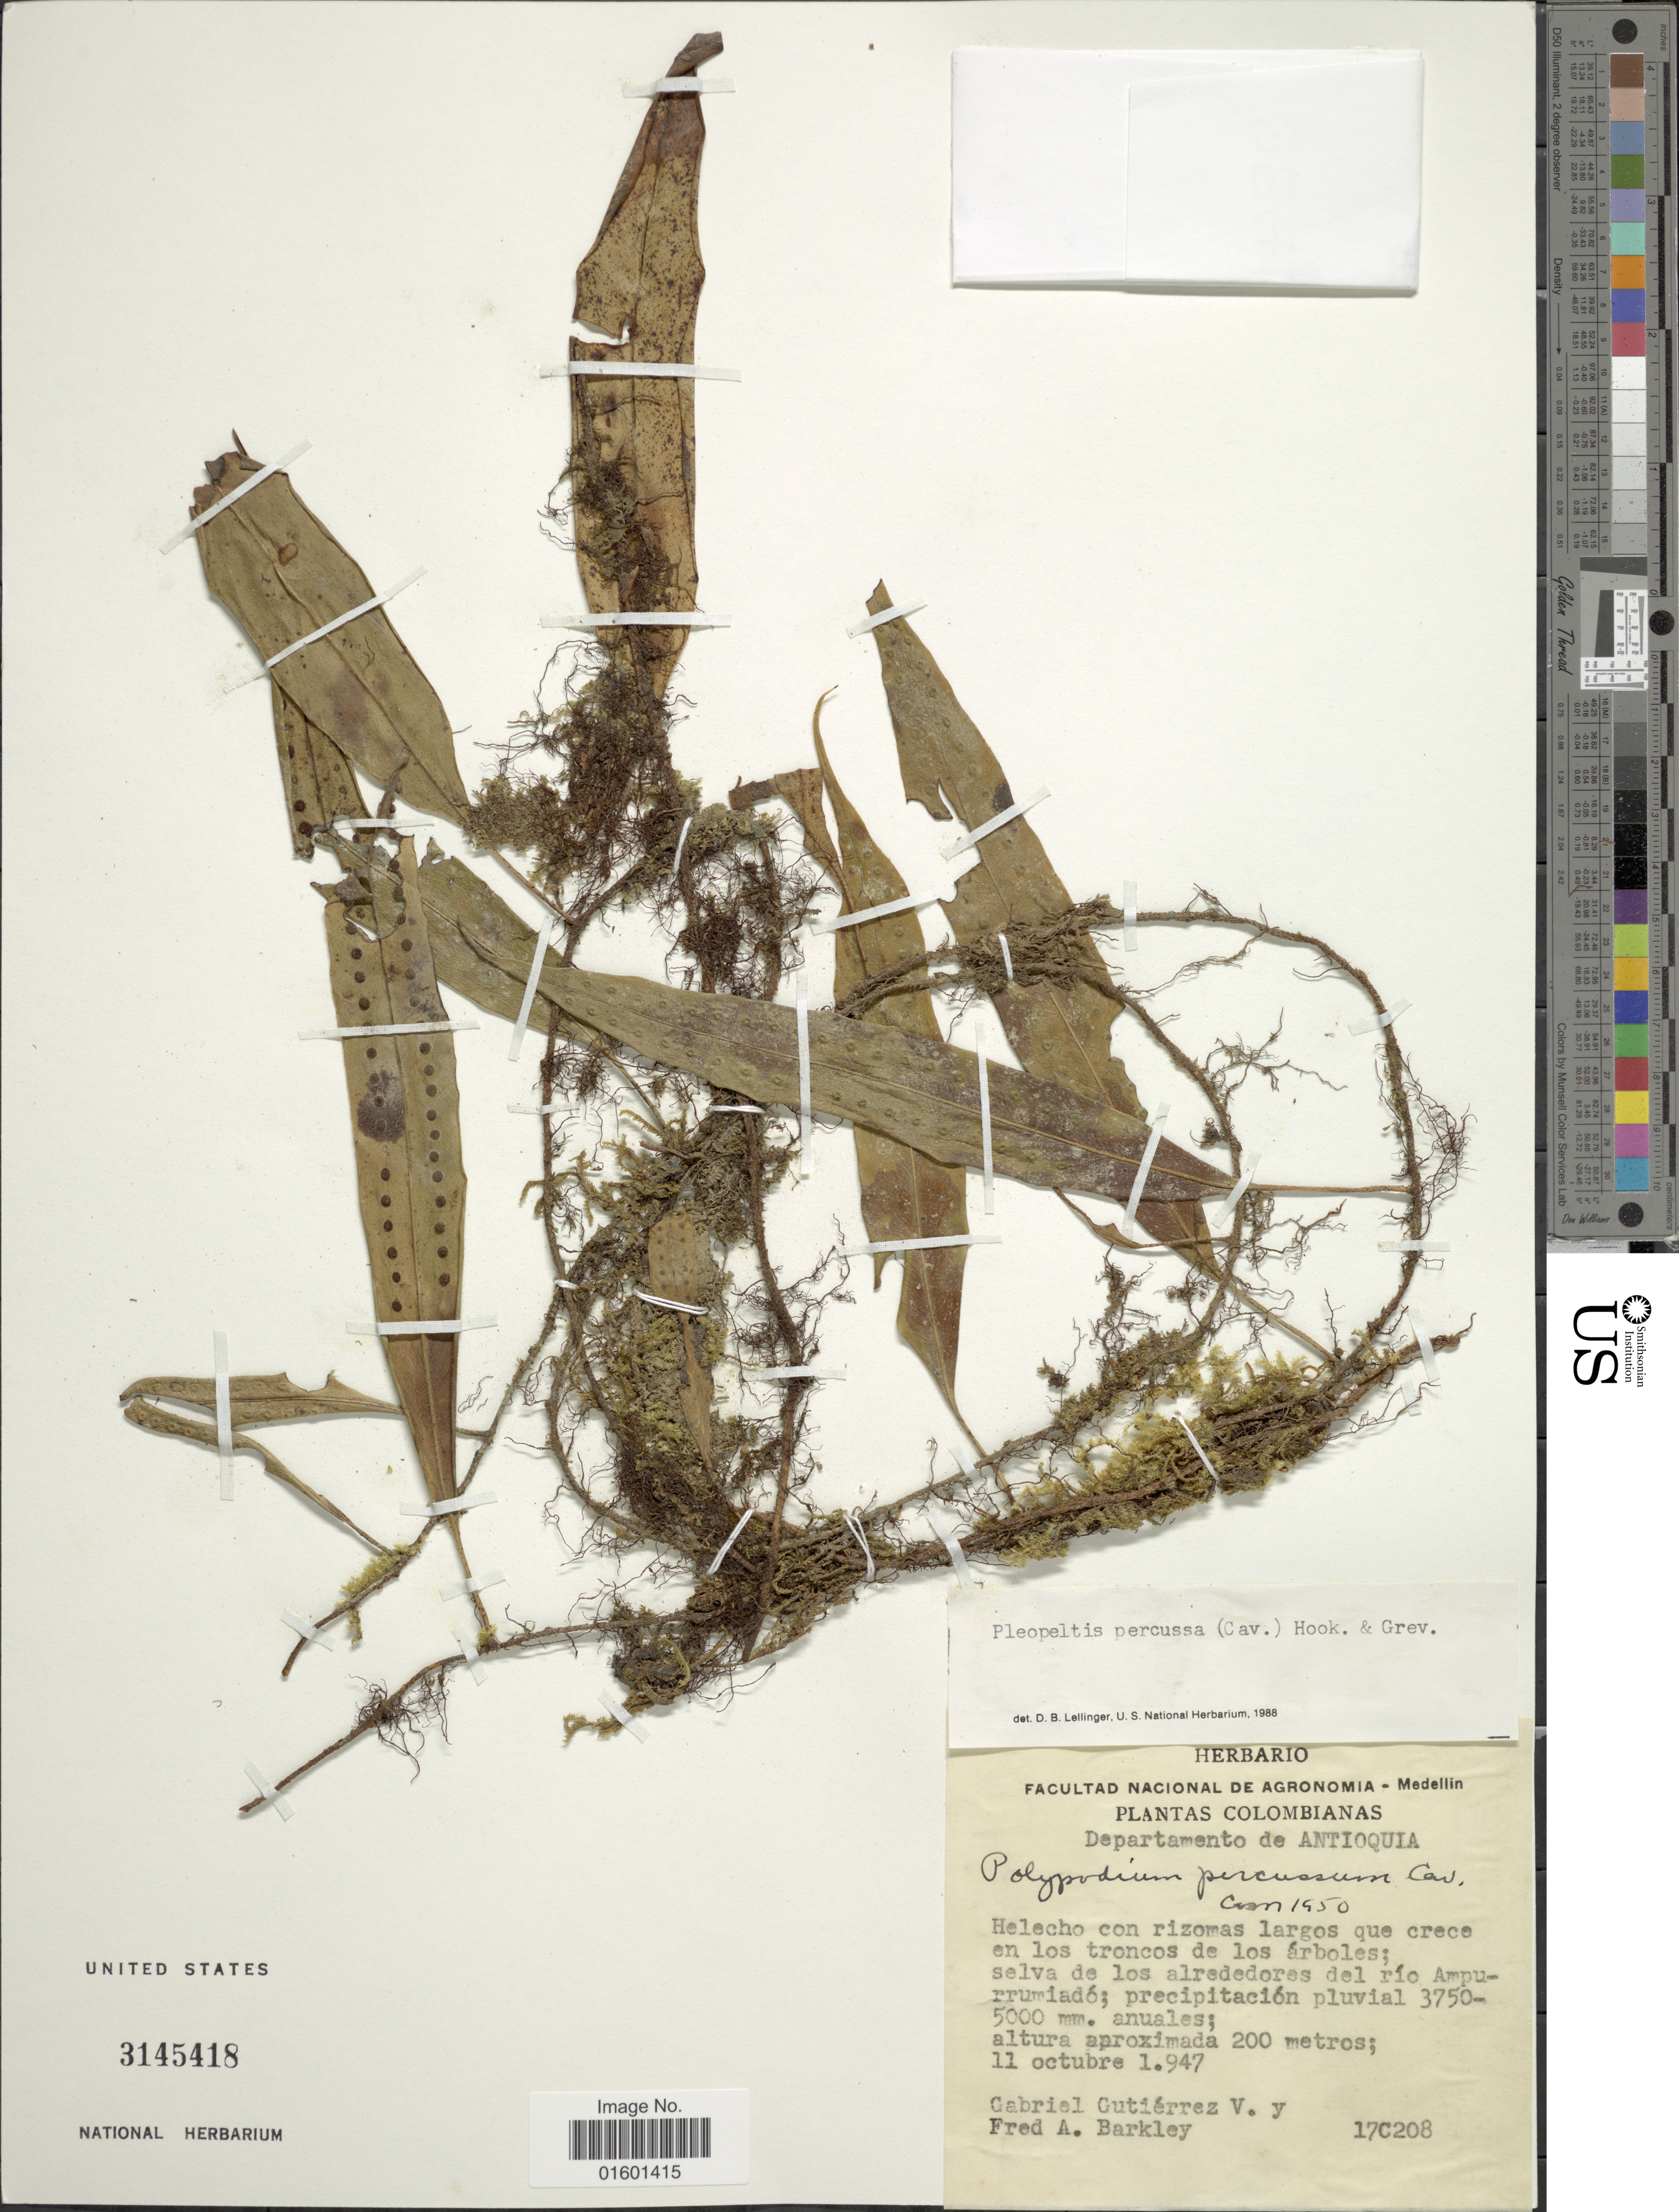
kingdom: Plantae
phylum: Tracheophyta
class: Polypodiopsida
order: Polypodiales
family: Polypodiaceae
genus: Microgramma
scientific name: Microgramma percussa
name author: (Cav.) de la Sota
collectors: G. Gutiérrez V. & F. A. Barkley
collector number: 17C208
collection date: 1947-10-11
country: Colombia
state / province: Antioquia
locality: Helecho con rizomas largos que crece en los troncos de los arboles; selva de los alrededores del rio Ampurrumiado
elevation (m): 200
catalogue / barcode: US 3145418